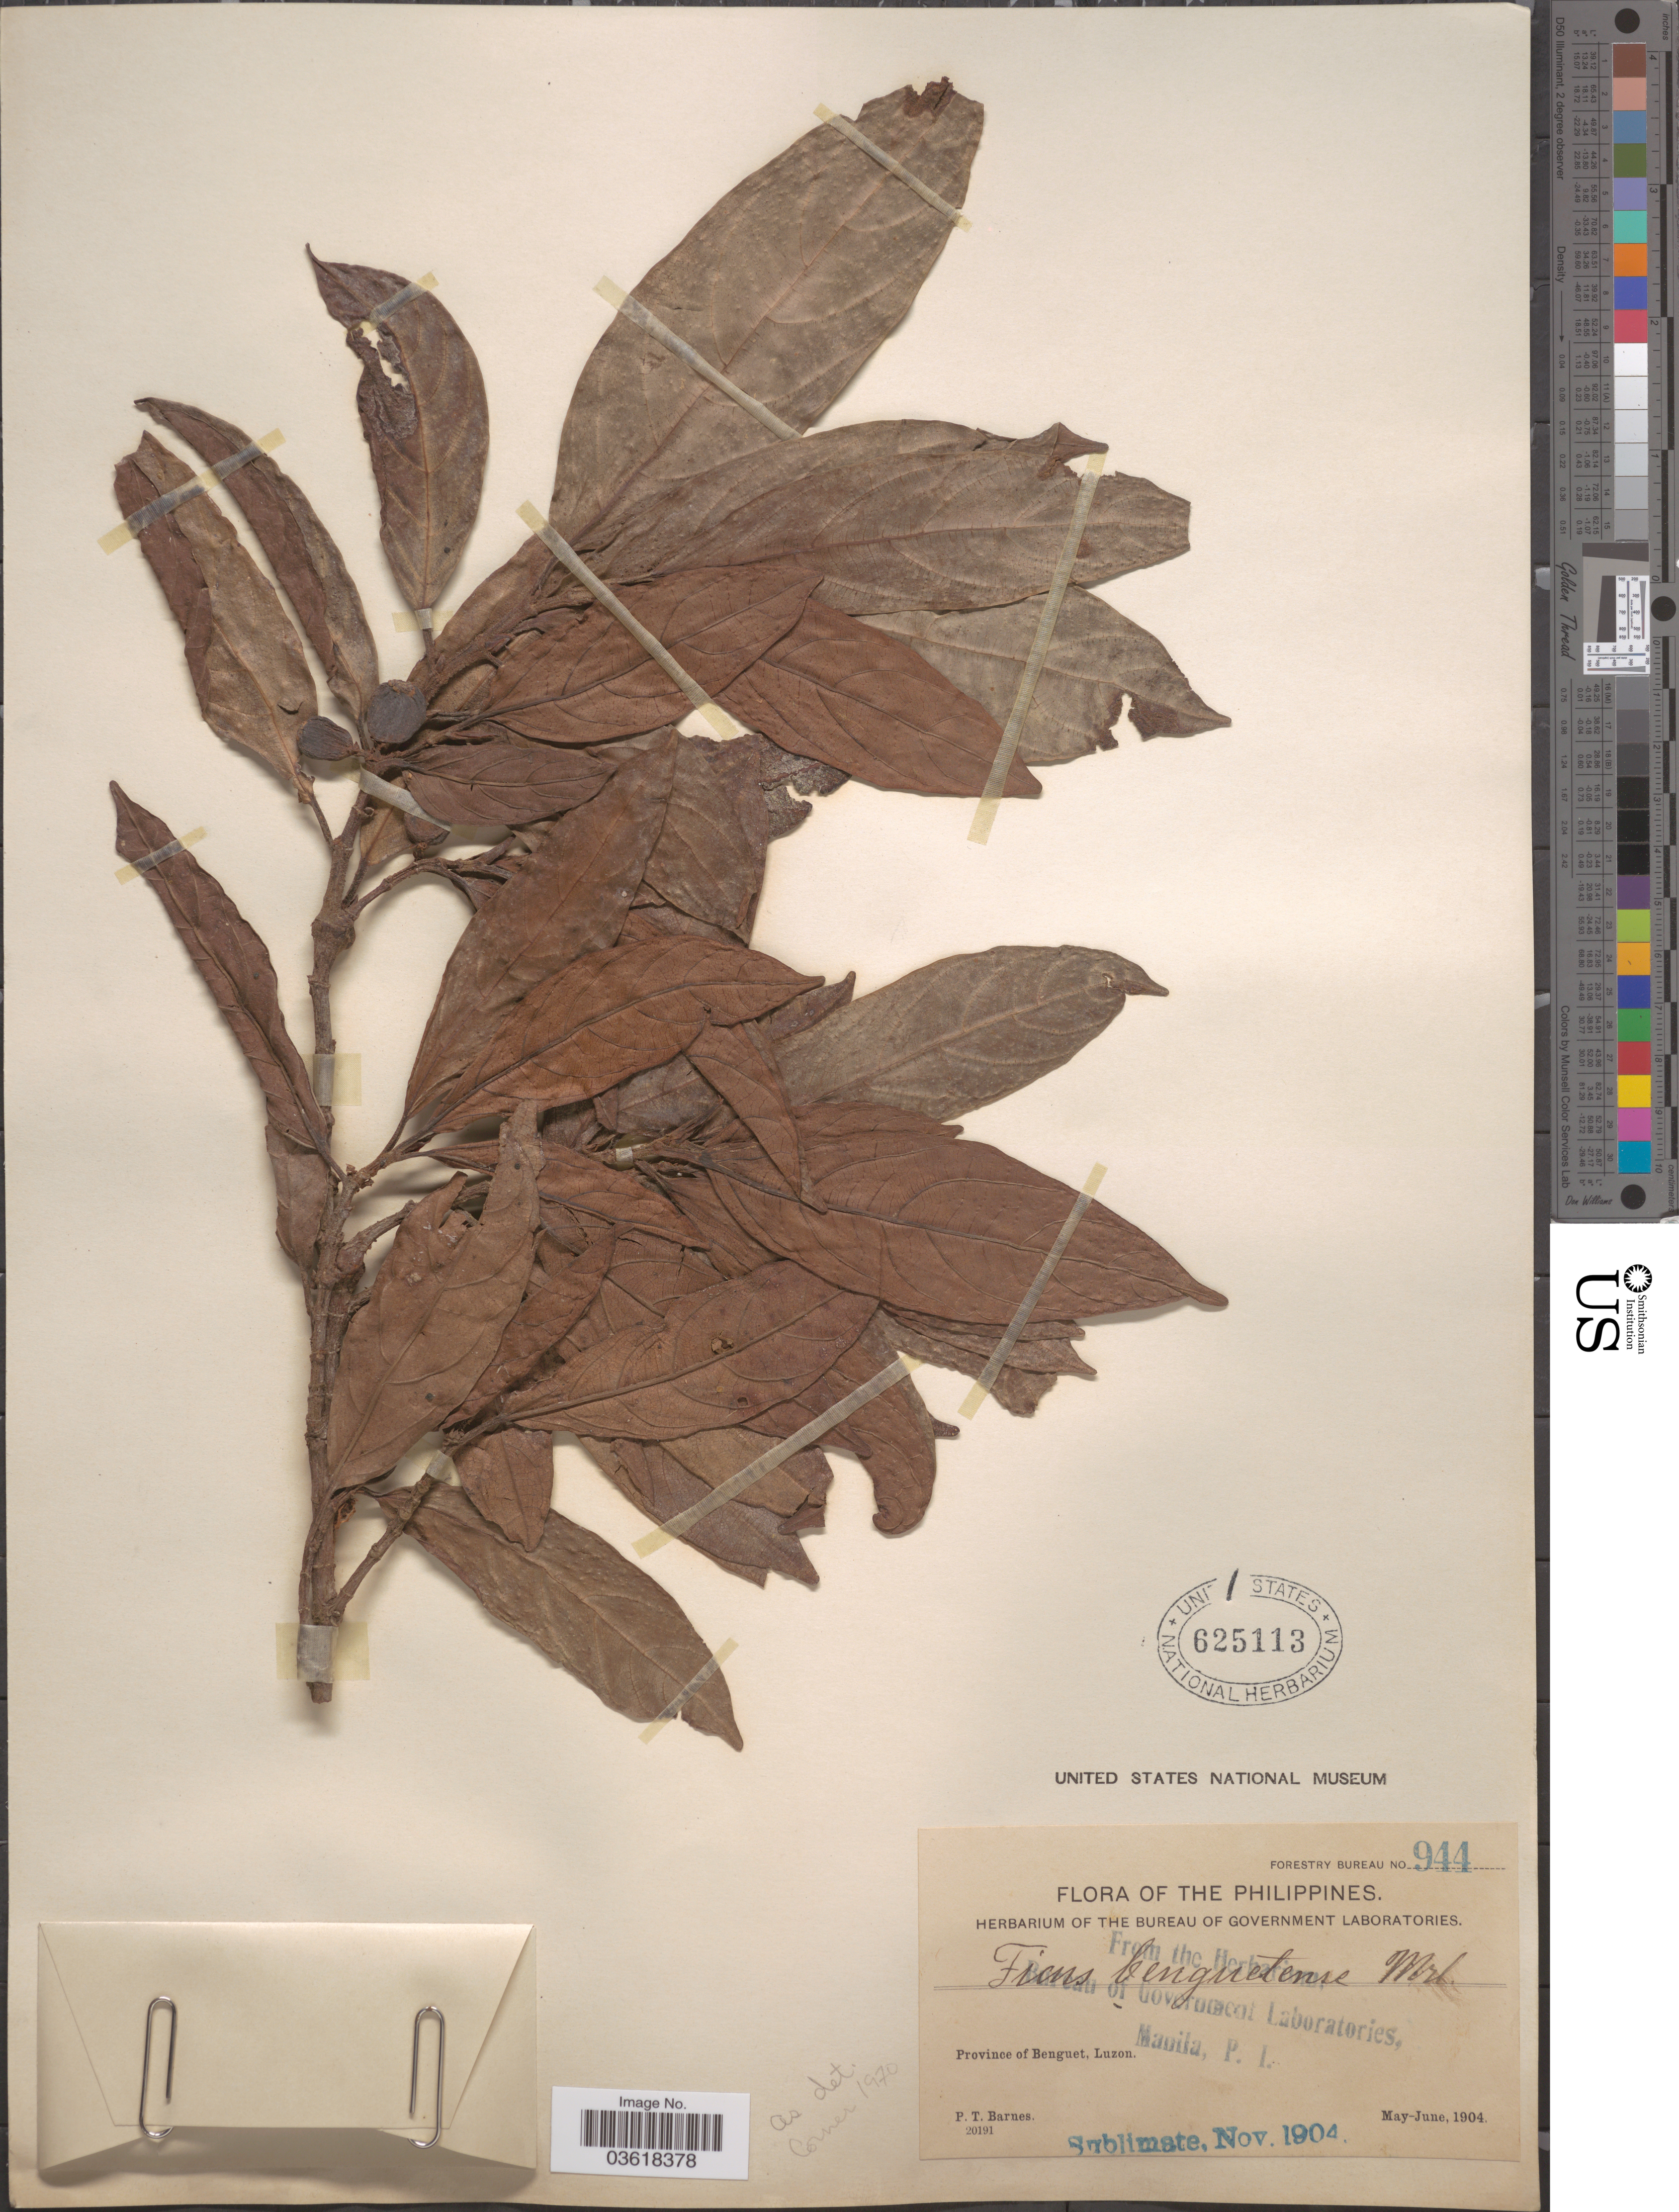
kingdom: Plantae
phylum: Tracheophyta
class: Magnoliopsida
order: Rosales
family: Moraceae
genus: Ficus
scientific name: Ficus benguetensis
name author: Merr.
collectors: P. Barnes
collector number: Forestry Bureau 944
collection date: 1904-05/1904-06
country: Philippines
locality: Province of Benguet, Luzon.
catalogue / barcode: US 625113